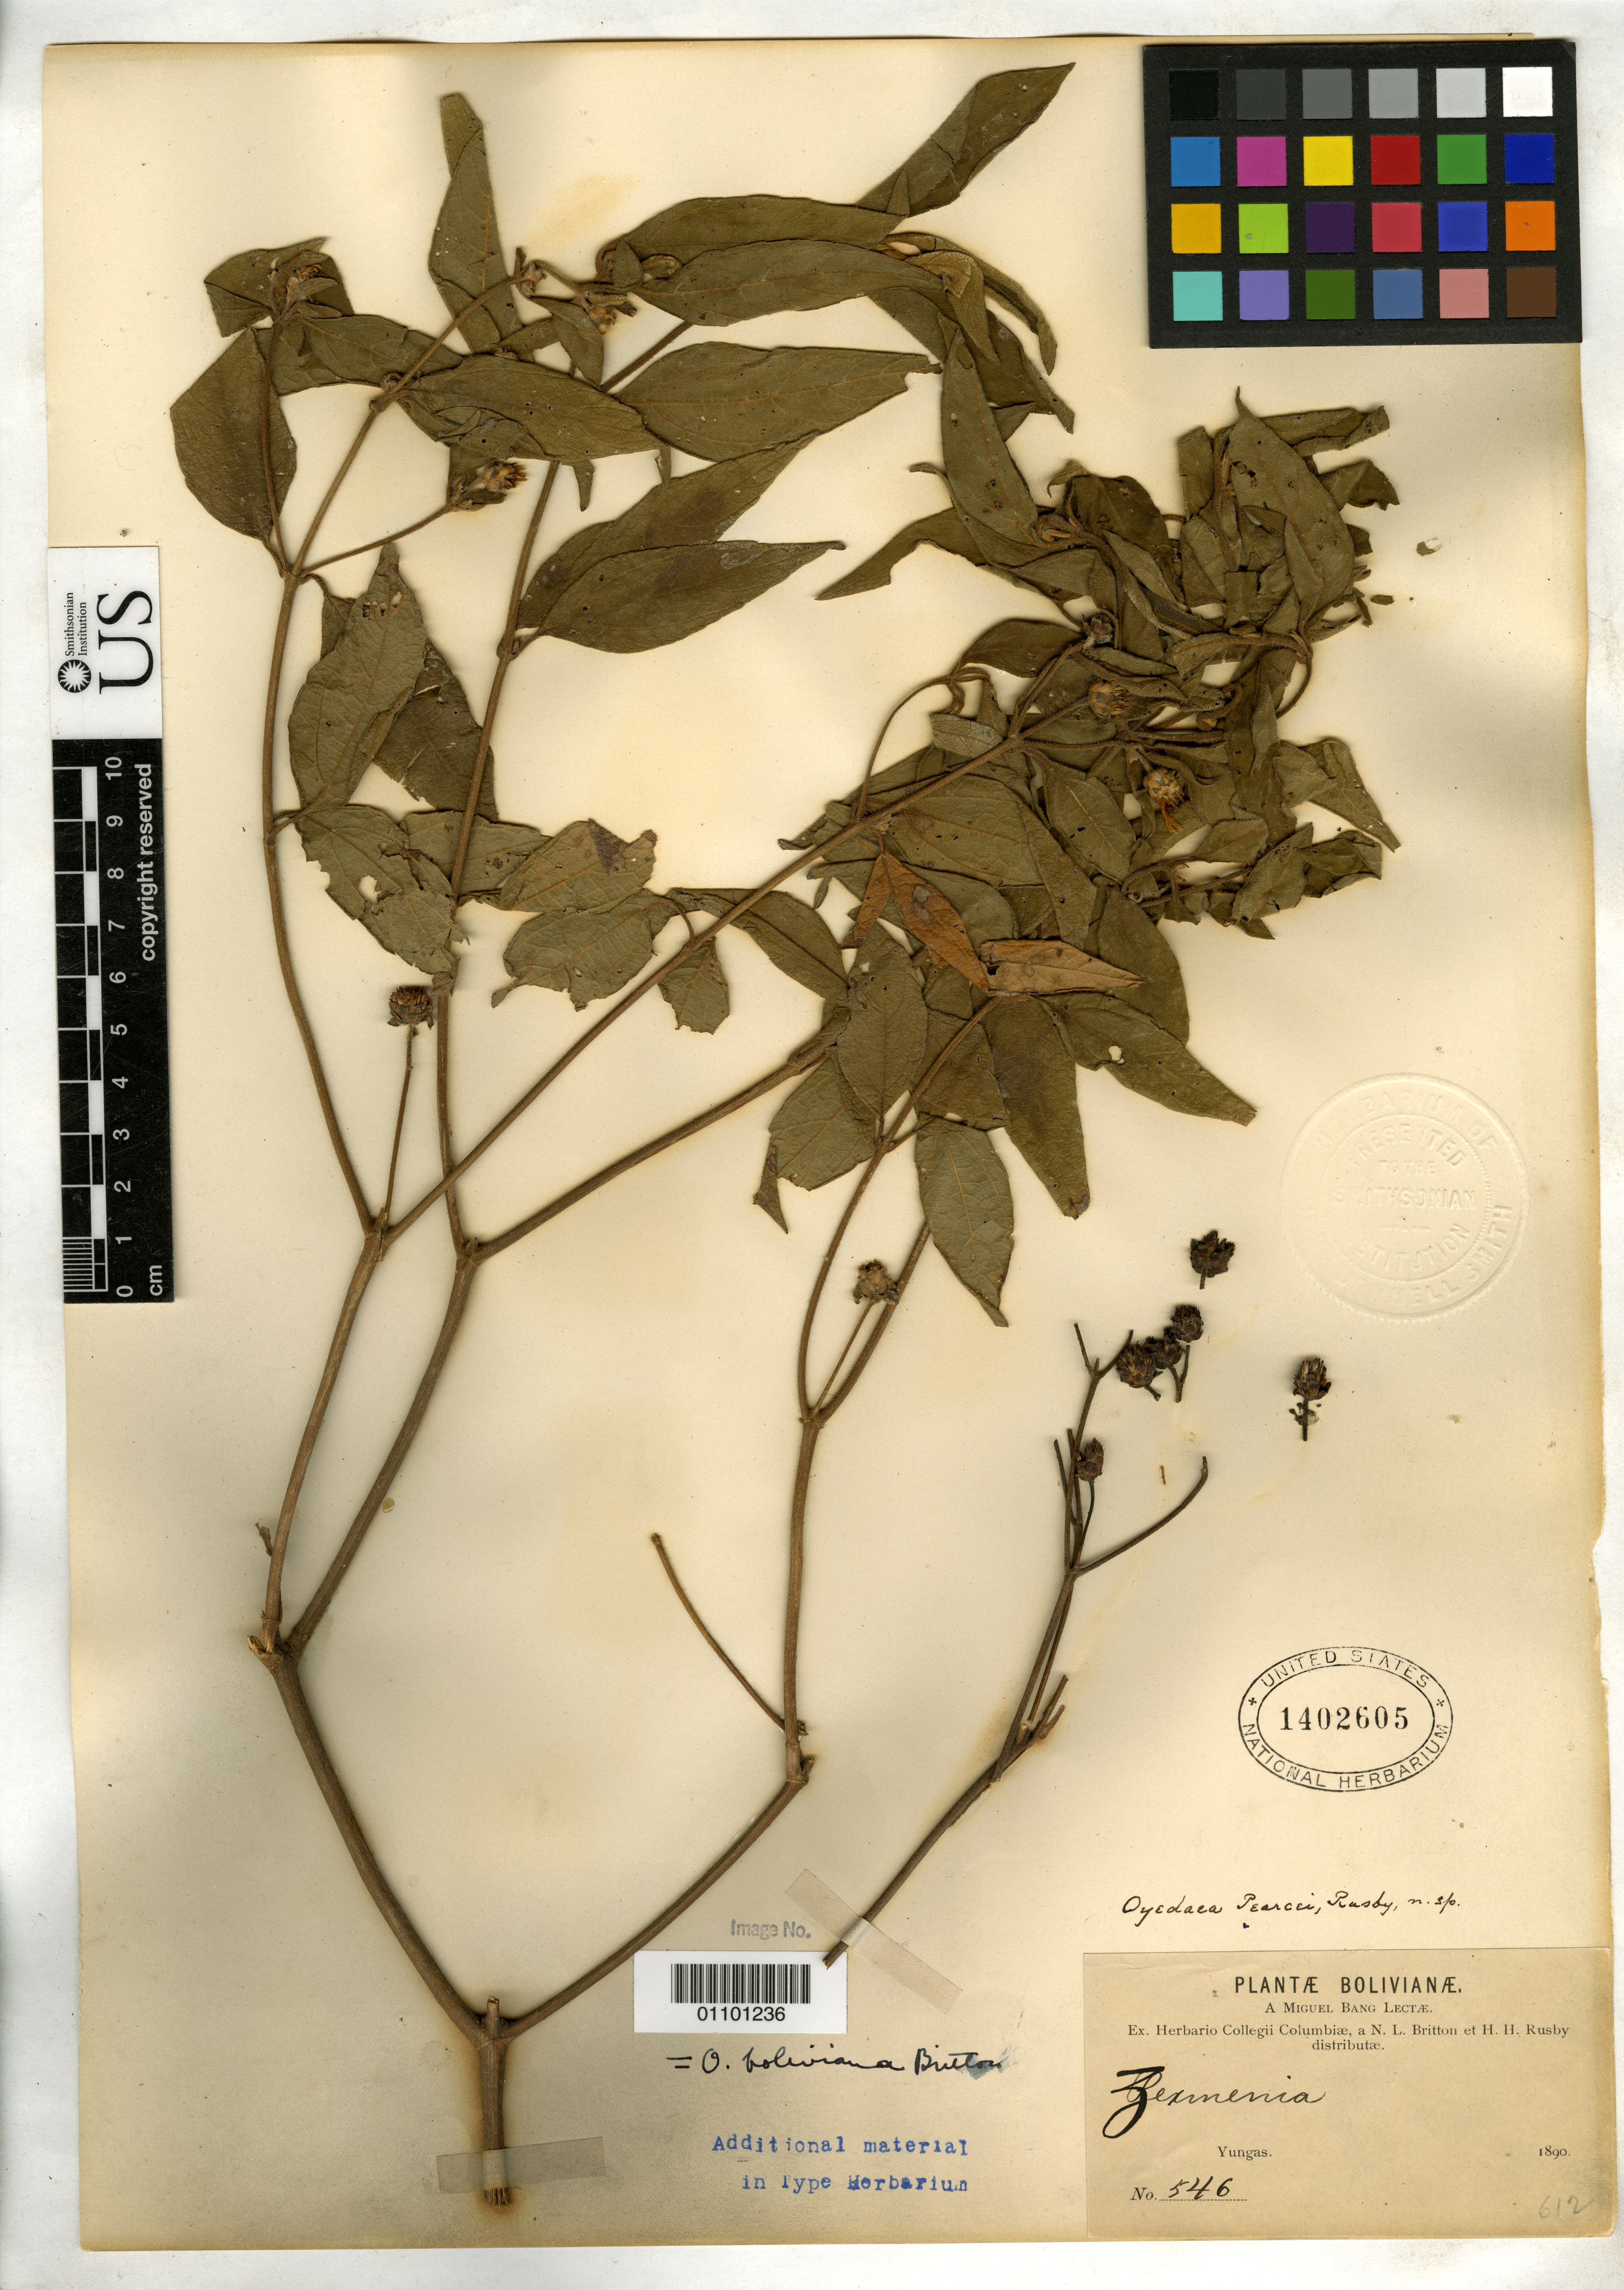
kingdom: Plantae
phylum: Tracheophyta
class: Magnoliopsida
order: Asterales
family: Asteraceae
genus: Oyedaea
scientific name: Oyedaea pearcei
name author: Rusby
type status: Syntype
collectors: M. Bang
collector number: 546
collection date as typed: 1890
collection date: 1890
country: Bolivia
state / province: La Paz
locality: Yungas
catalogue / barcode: US 1402605